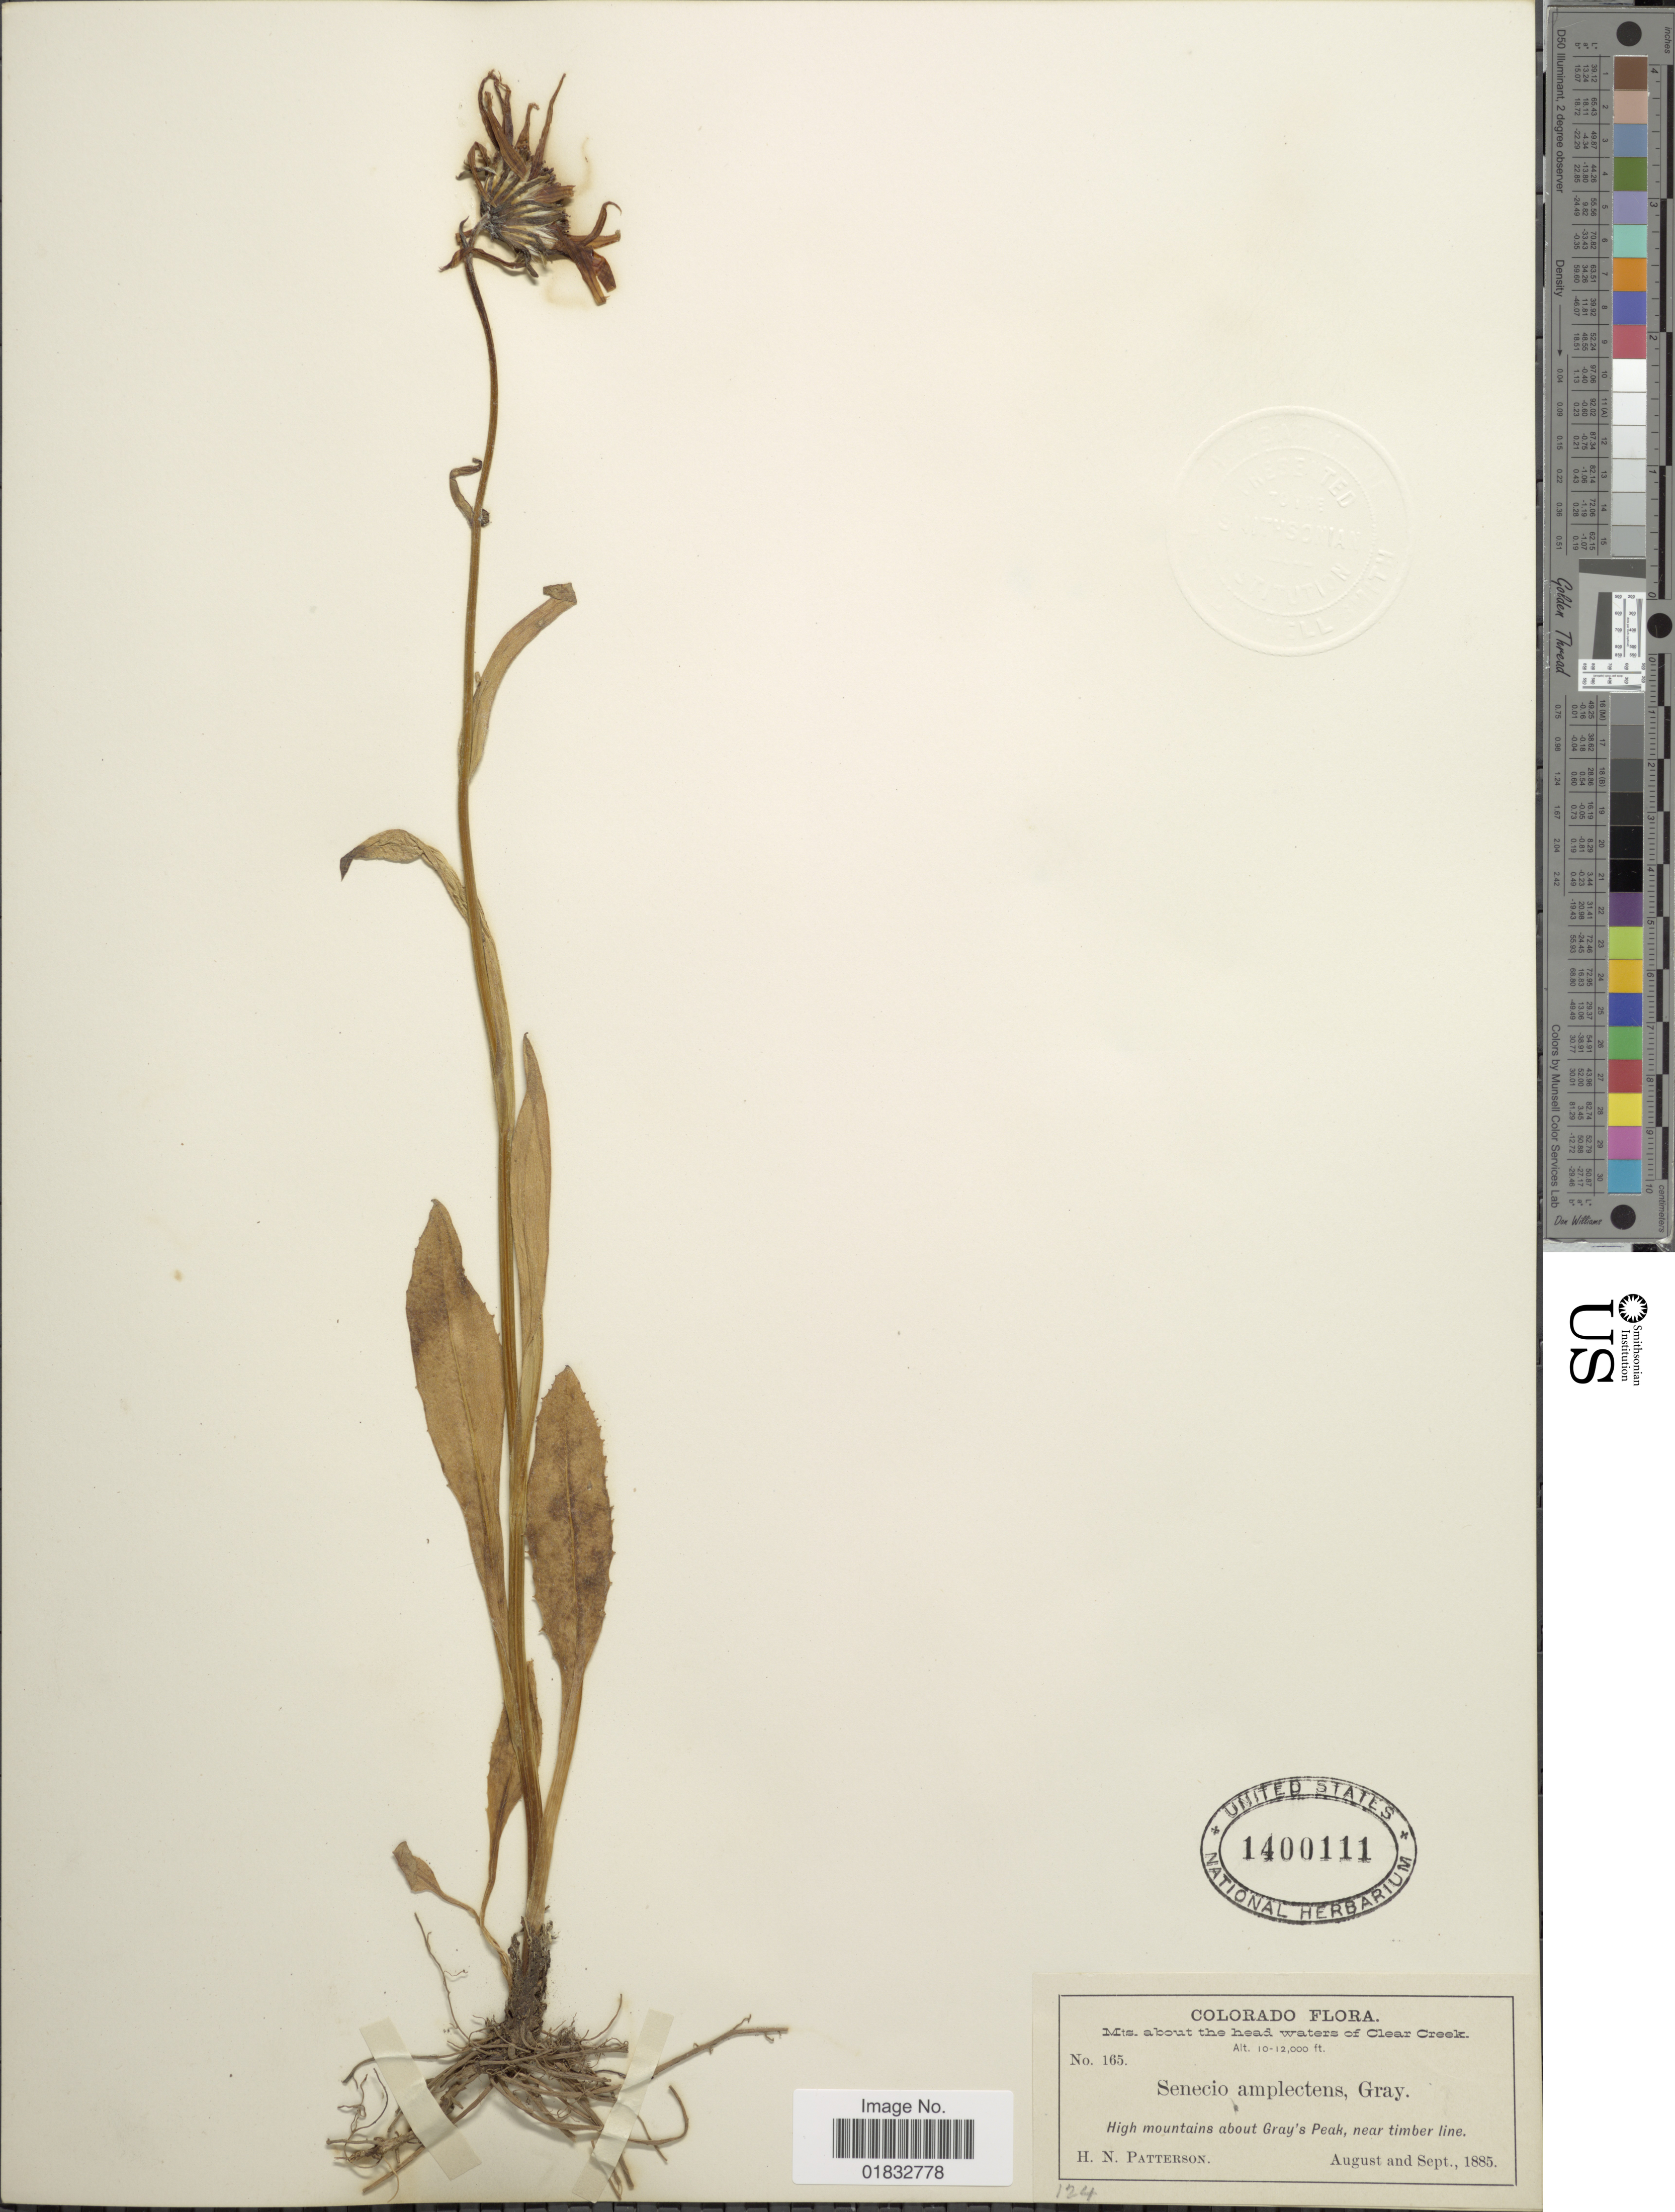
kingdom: Plantae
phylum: Tracheophyta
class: Magnoliopsida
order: Asterales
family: Asteraceae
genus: Senecio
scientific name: Senecio amplectens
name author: A. Gray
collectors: H. N. Patterson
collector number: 165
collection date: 1885-08/1885-09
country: United States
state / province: Colorado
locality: Mts about the head waters of Clear Creek, High mountains about Gray's Peak, near timber line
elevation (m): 3048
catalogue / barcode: US 1400111